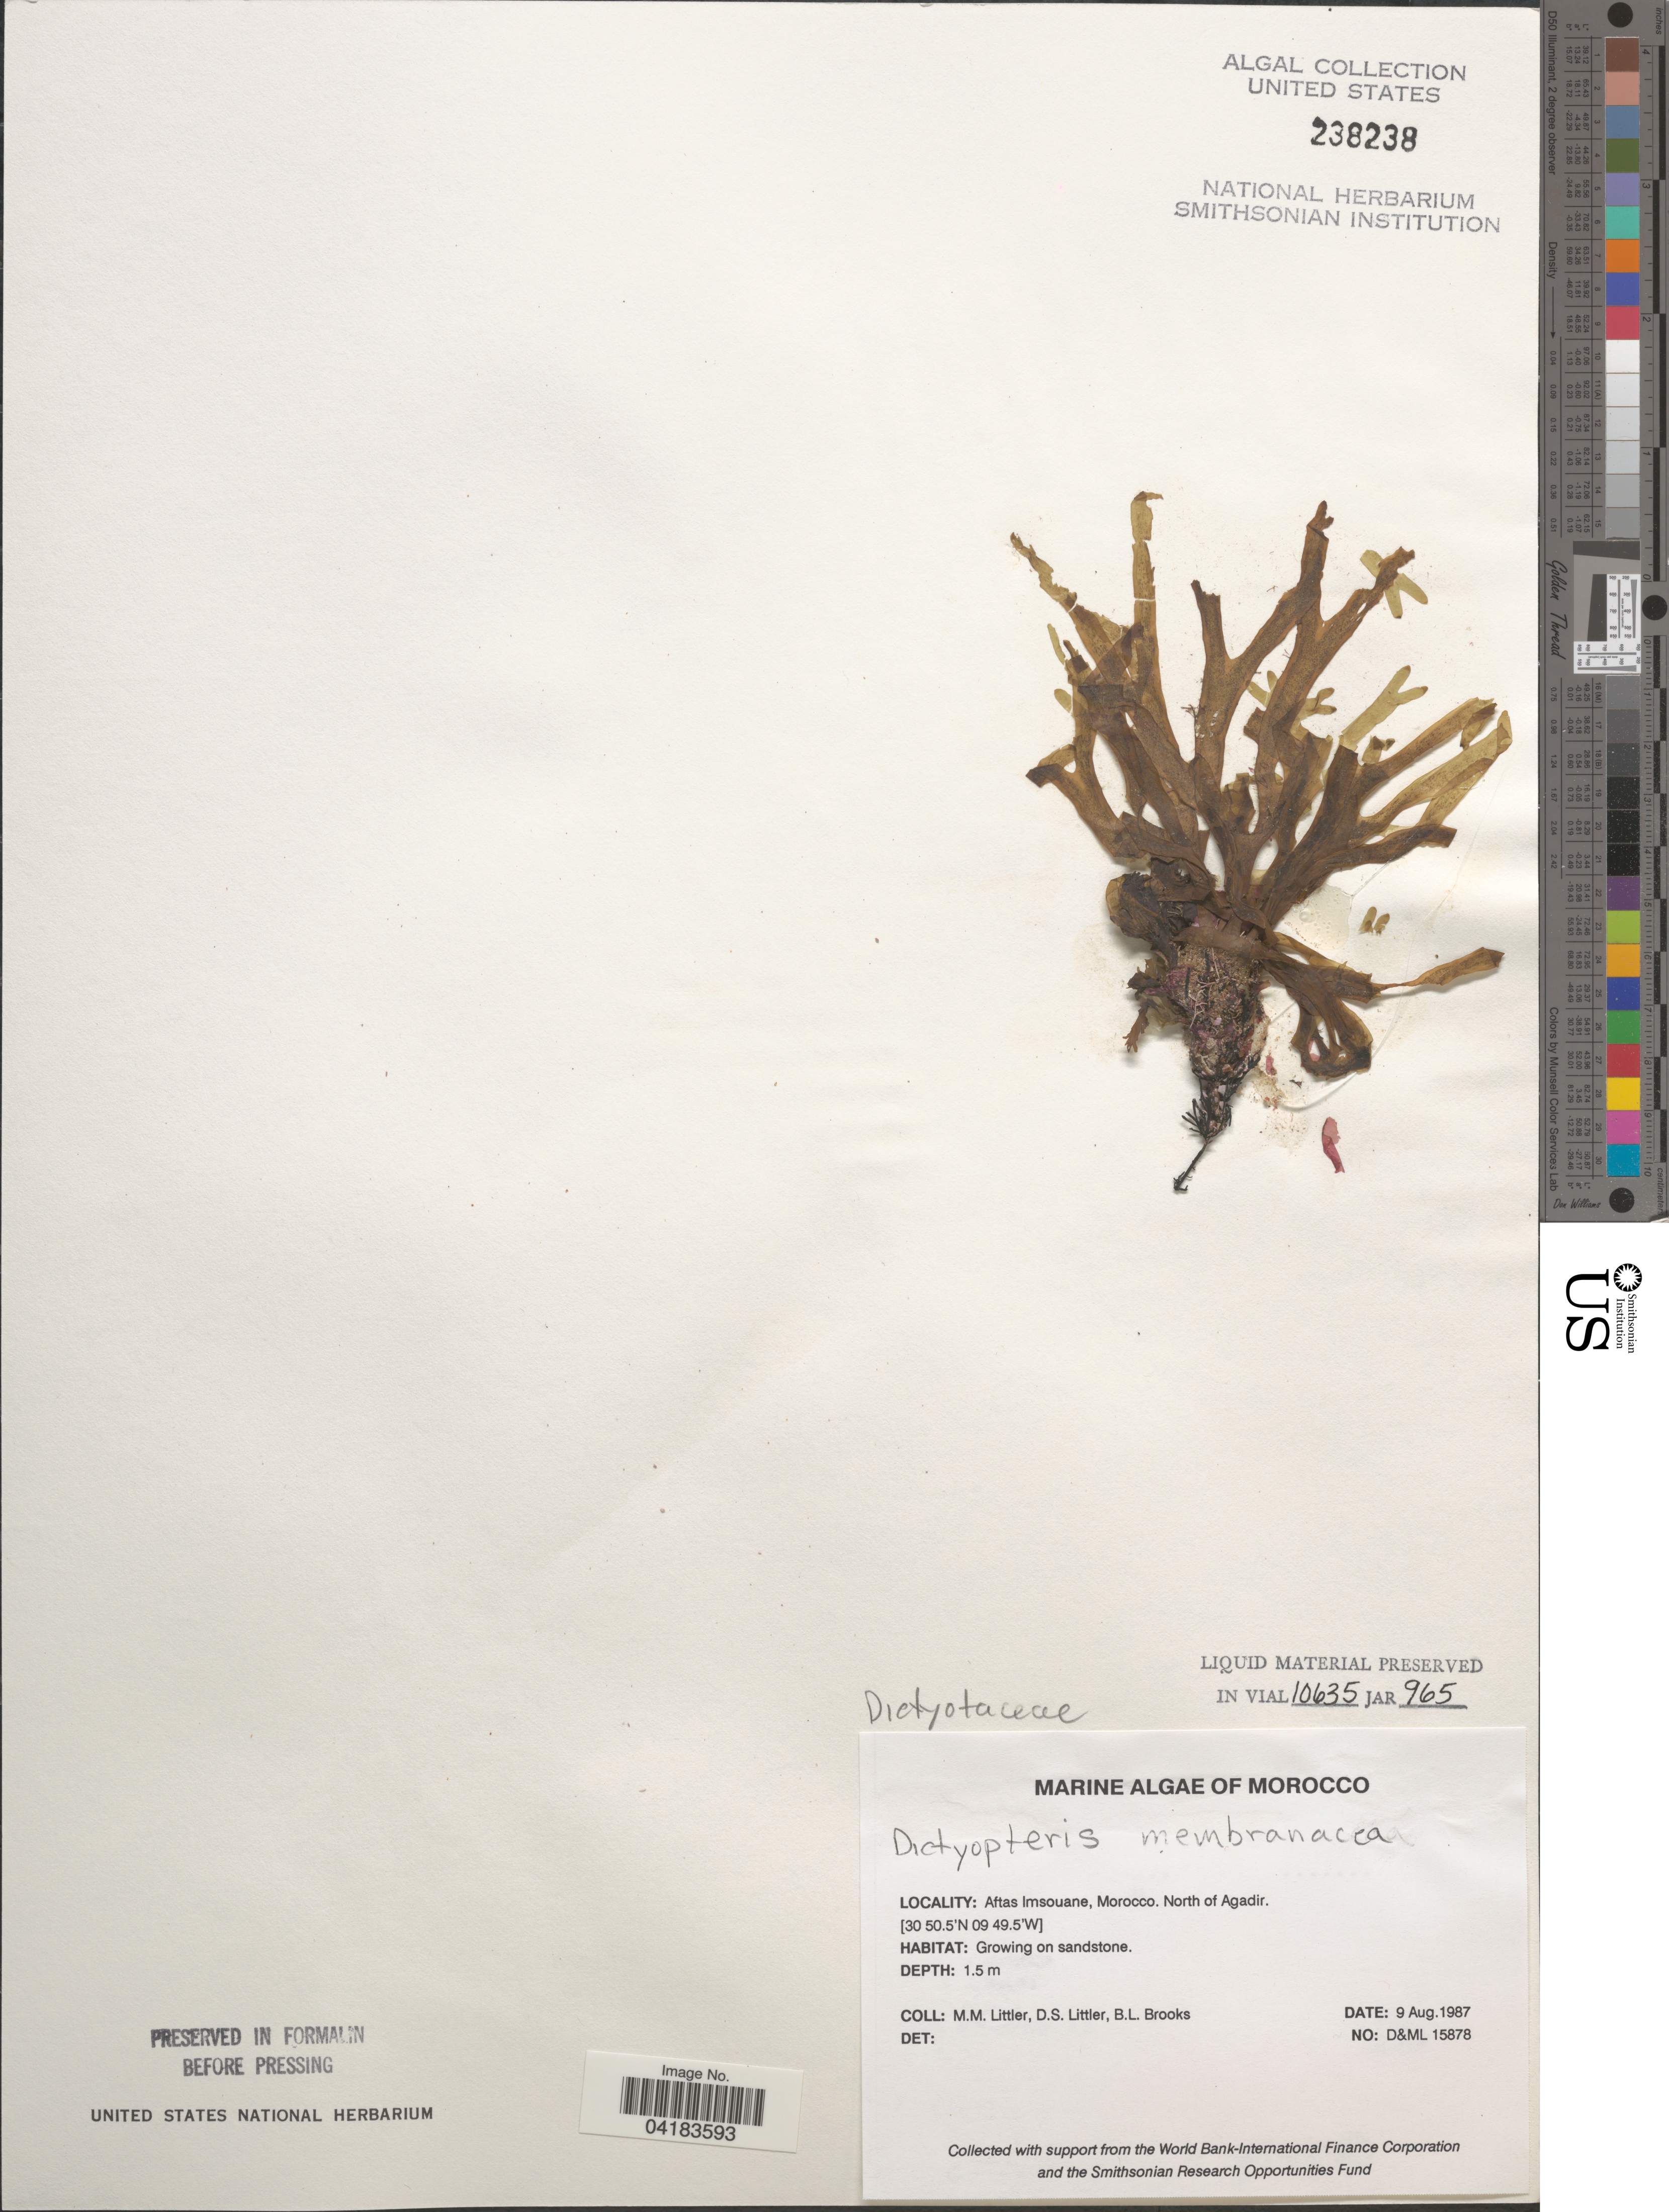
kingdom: Chromista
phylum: Ochrophyta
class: Phaeophyceae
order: Dictyotales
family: Dictyotaceae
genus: Dictyopteris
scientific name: Dictyopteris polypodioides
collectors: D. S. Littler & B. Brooks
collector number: D&ML15878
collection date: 1987-08-09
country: Morocco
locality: Aftas Imsouane. North of Agadir.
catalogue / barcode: US 238238